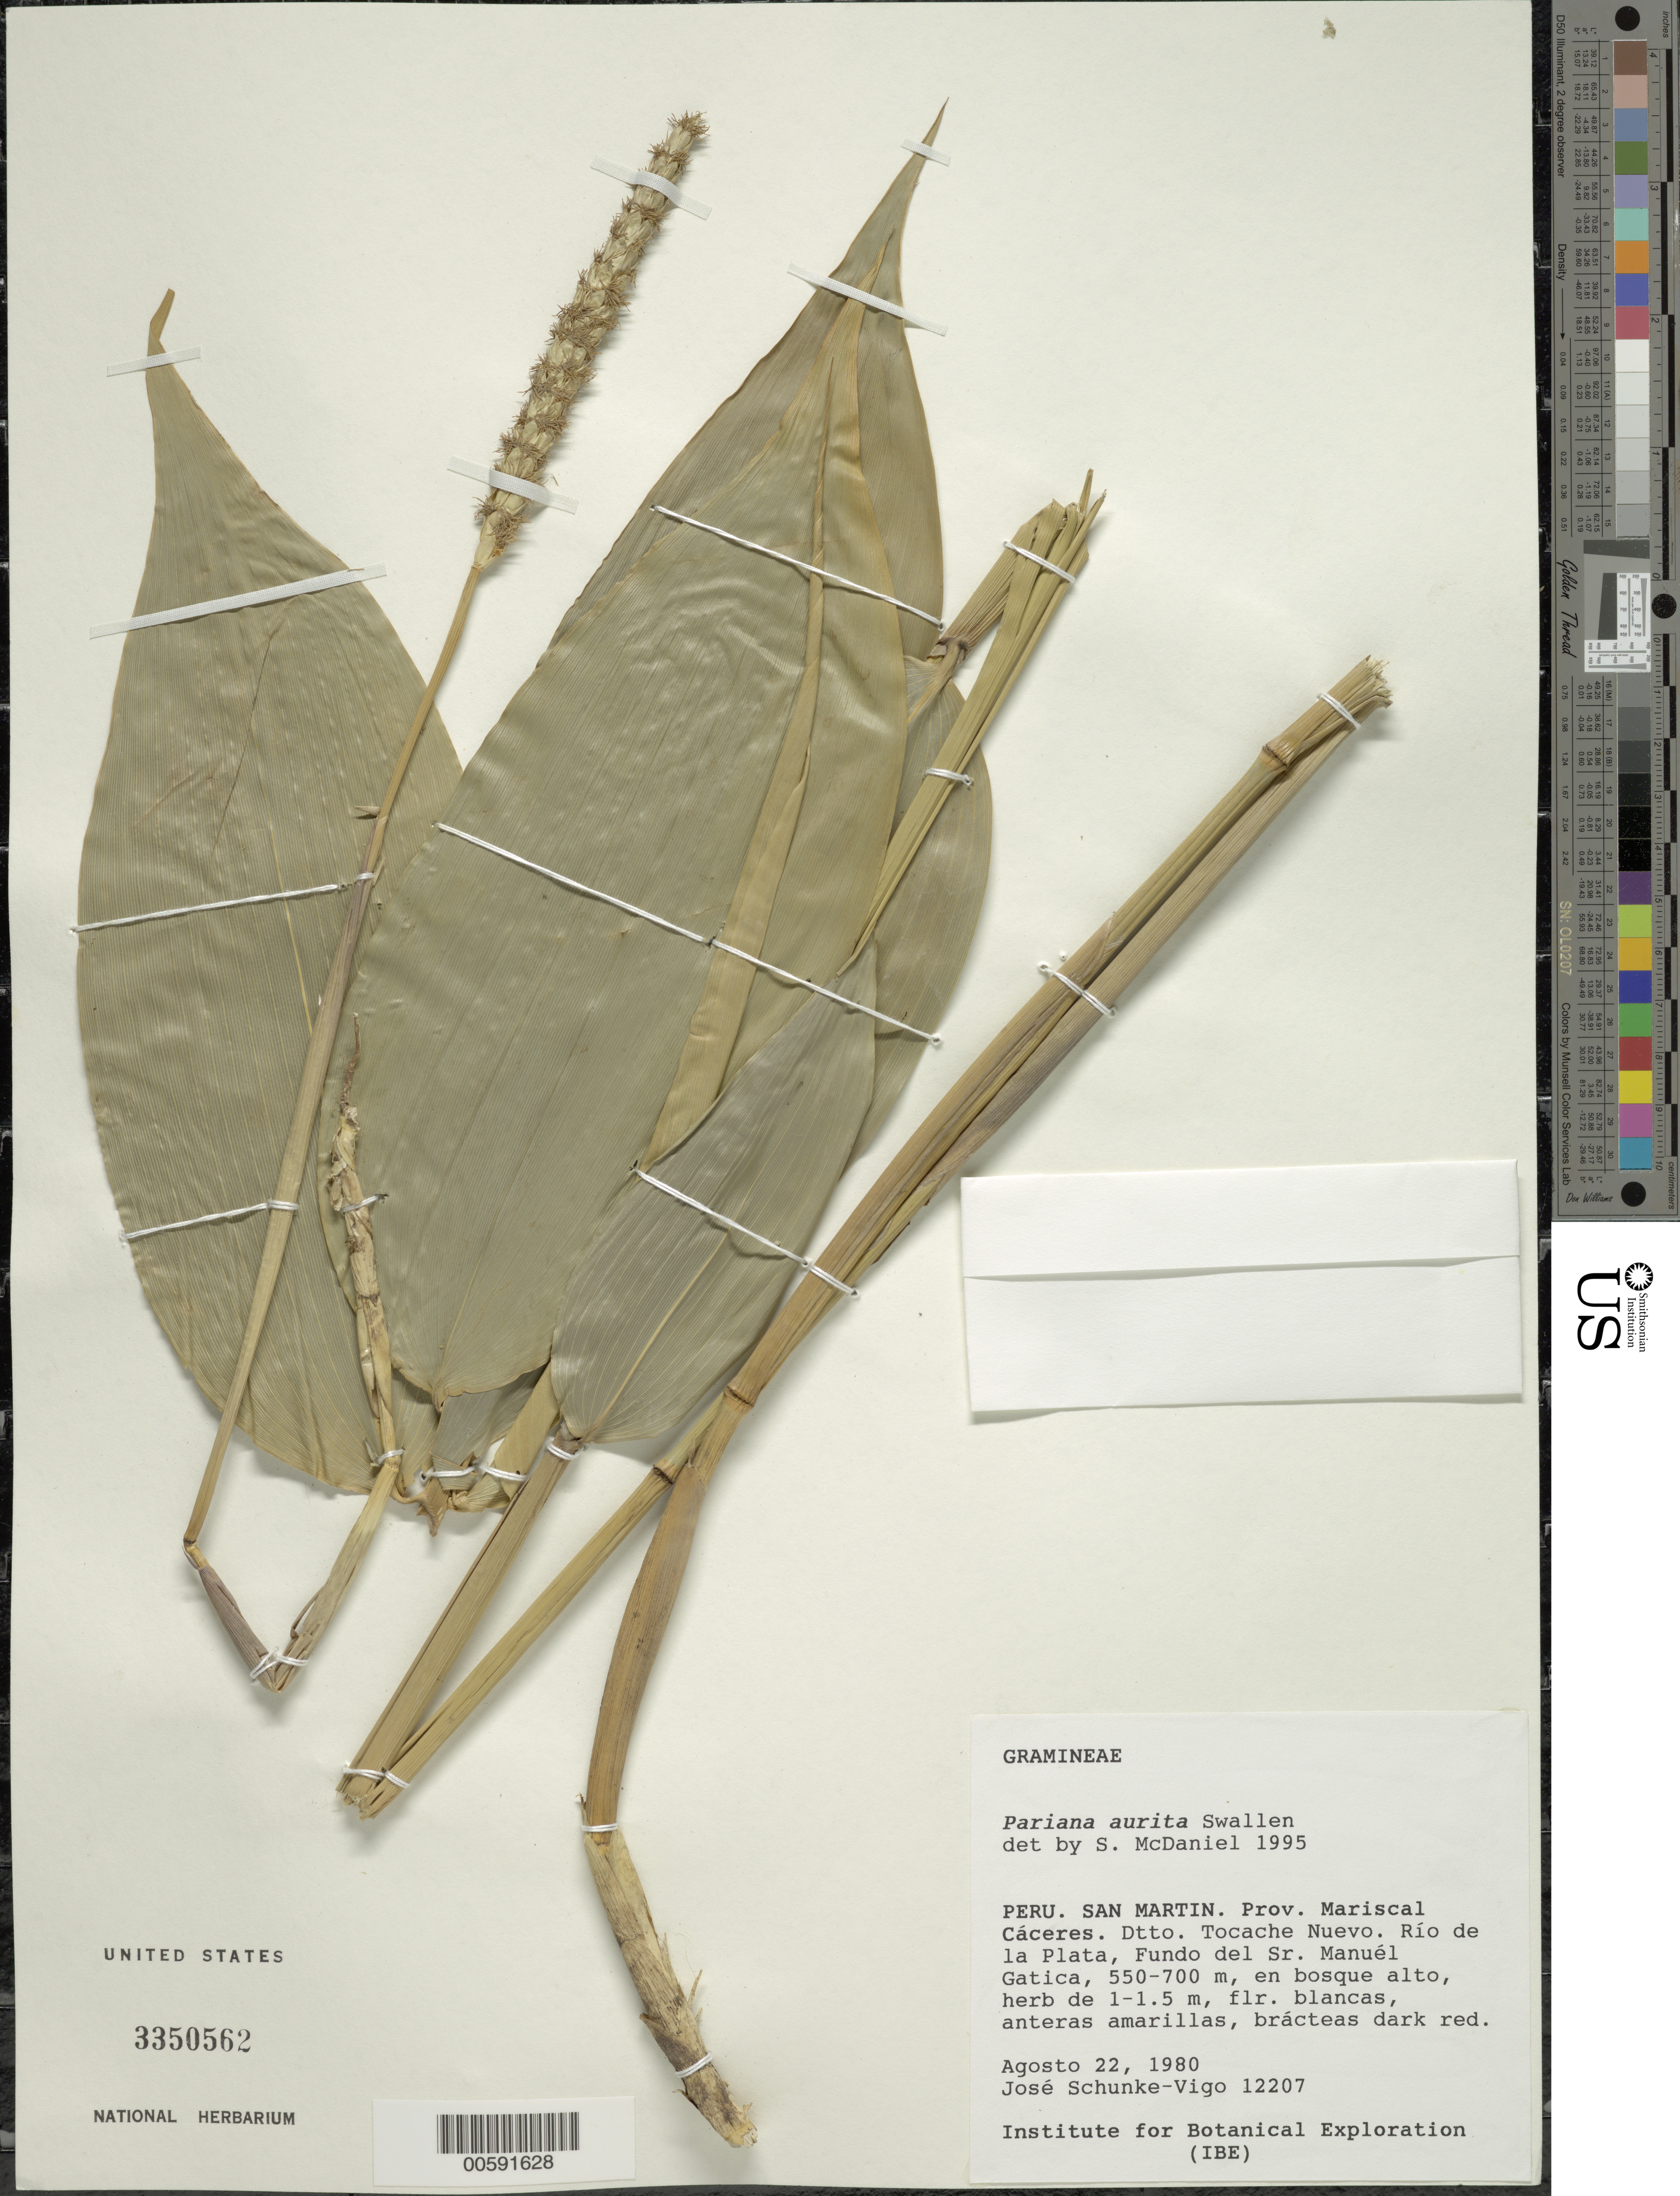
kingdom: Plantae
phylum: Tracheophyta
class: Liliopsida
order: Poales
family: Poaceae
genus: Pariana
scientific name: Pariana aurita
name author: Swallen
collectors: J. Schunke Vigo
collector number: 12207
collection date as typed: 22 Aug 1980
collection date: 1980-08-22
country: Peru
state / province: San Martín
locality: Mariscal caceres, tocache nuevo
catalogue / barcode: US 3350562